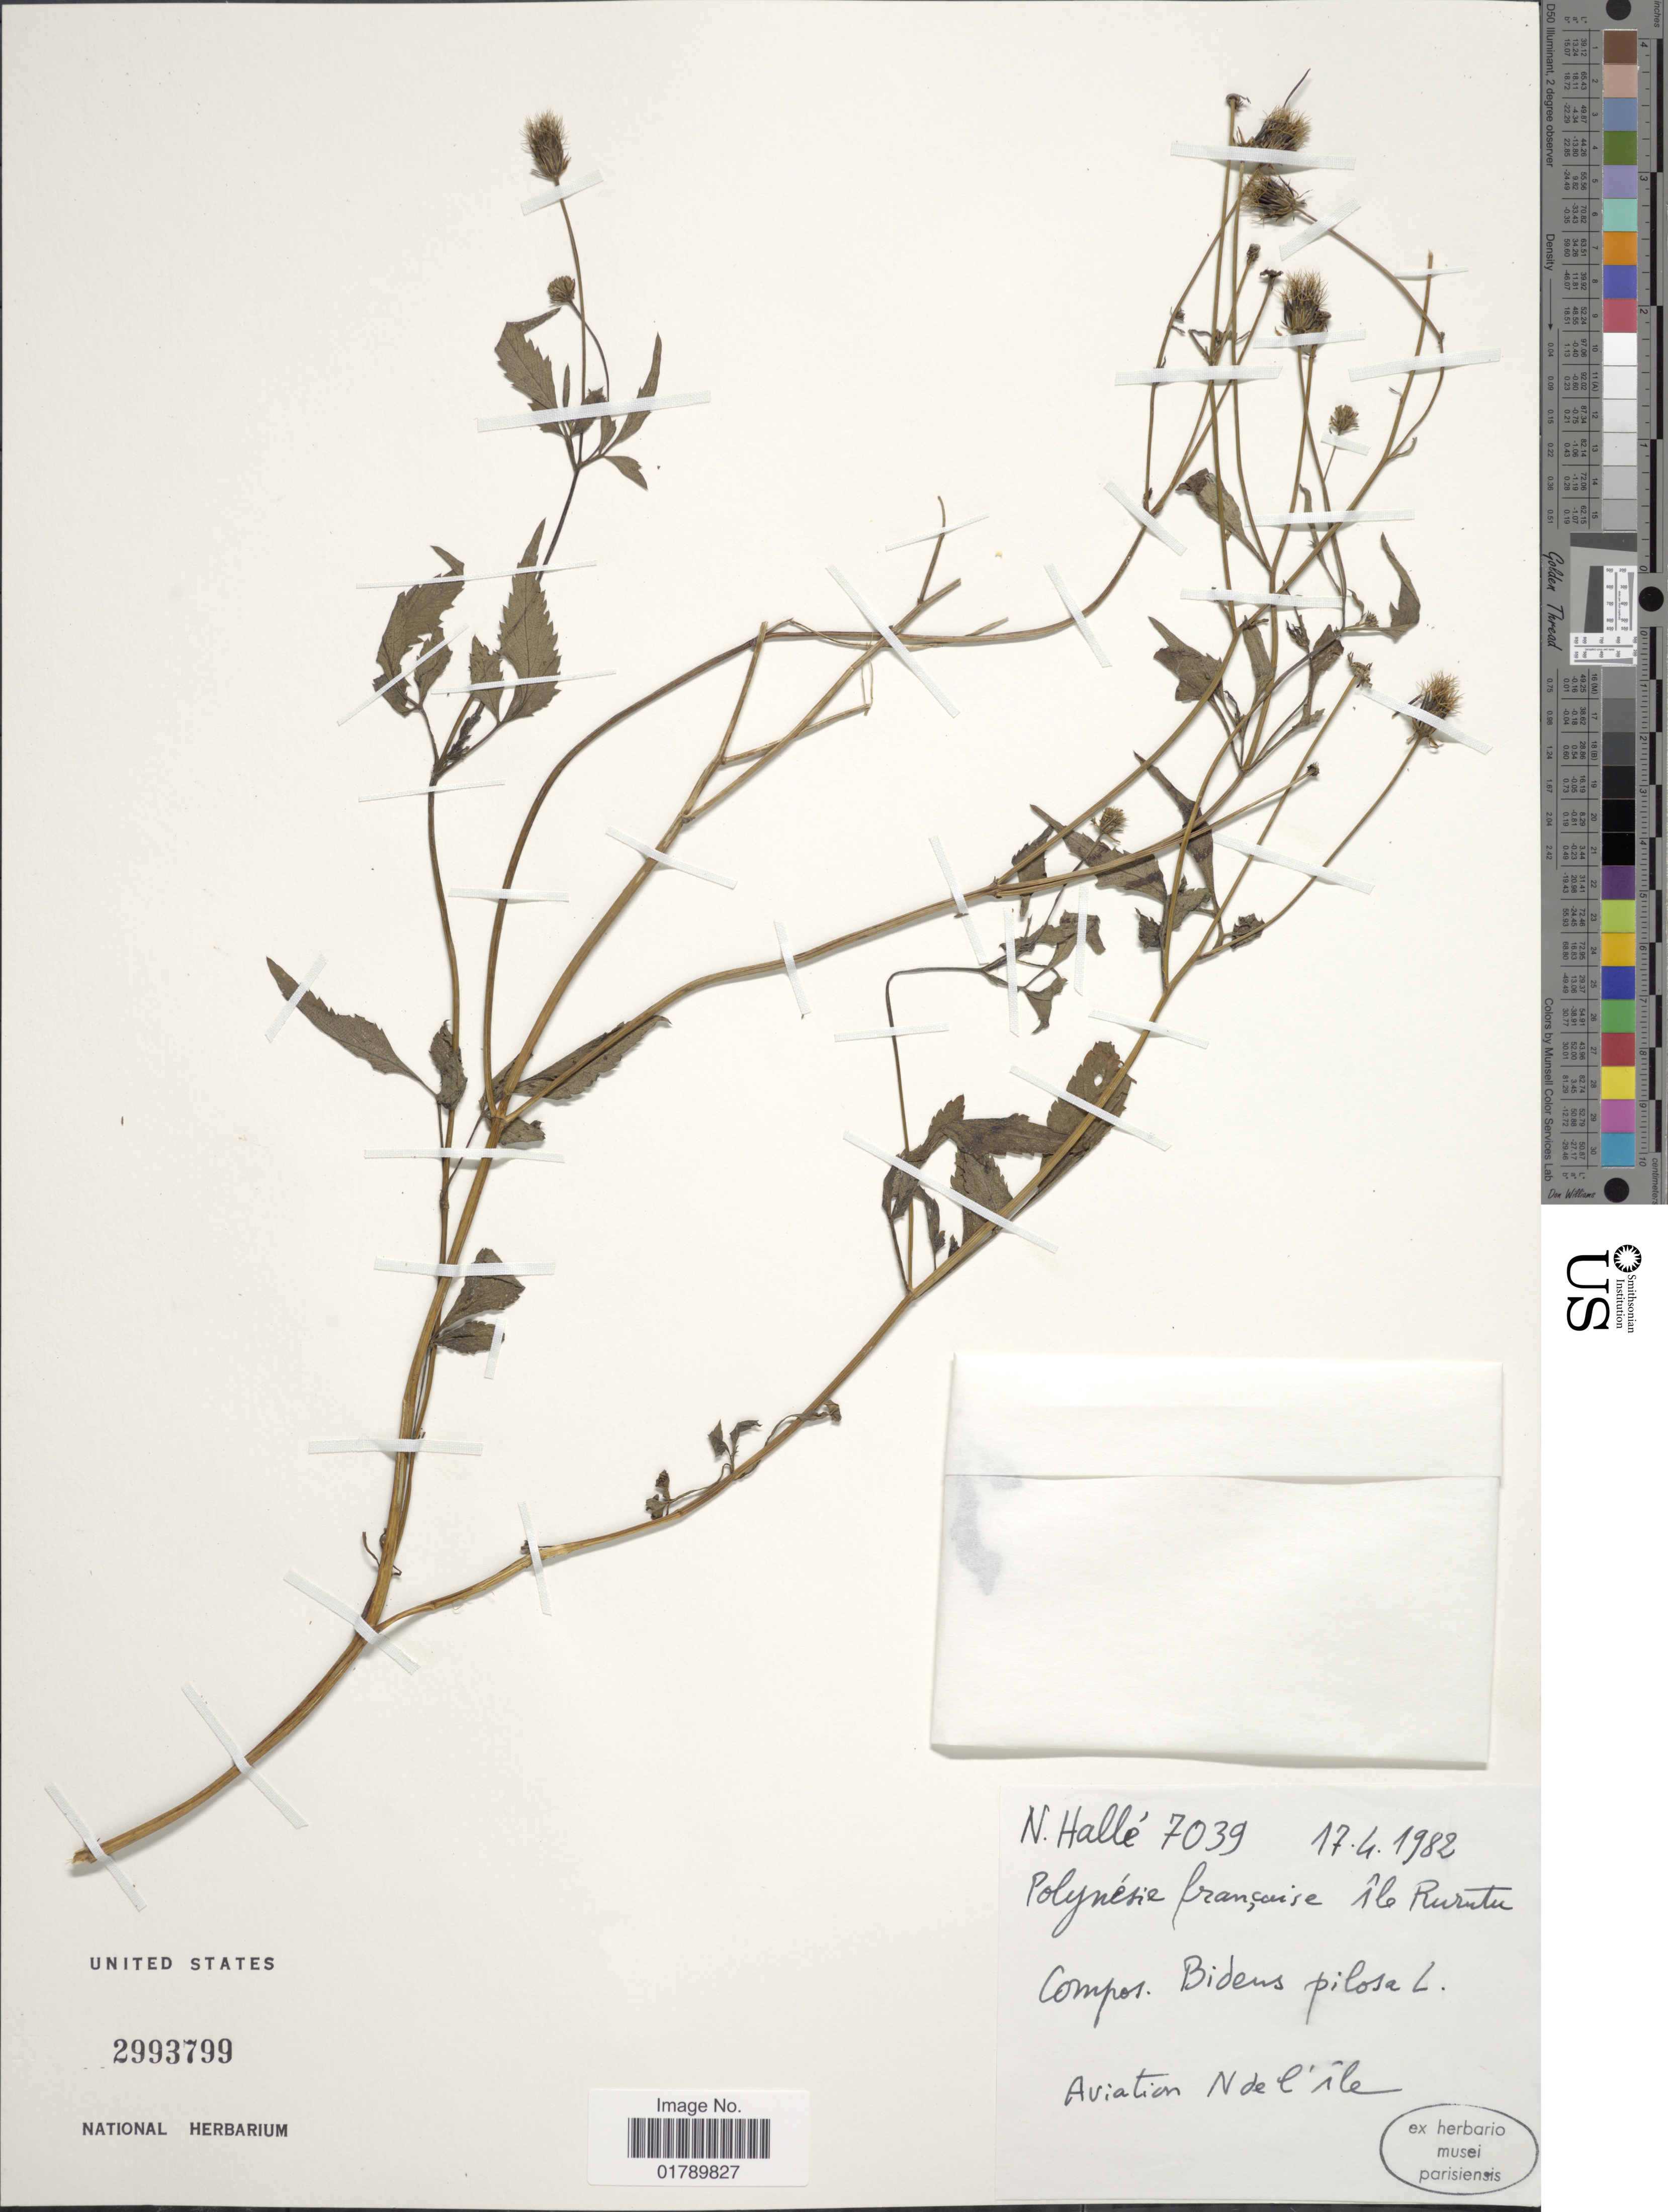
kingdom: Plantae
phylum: Tracheophyta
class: Magnoliopsida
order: Asterales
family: Asteraceae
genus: Bidens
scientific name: Bidens pilosa var. pilosa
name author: L.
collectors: N. Hallé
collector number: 7039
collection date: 1982-04-14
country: French Polynesia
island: Rurutu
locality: Ile Rurutu. Aviation N de l'ile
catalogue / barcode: US 2993799